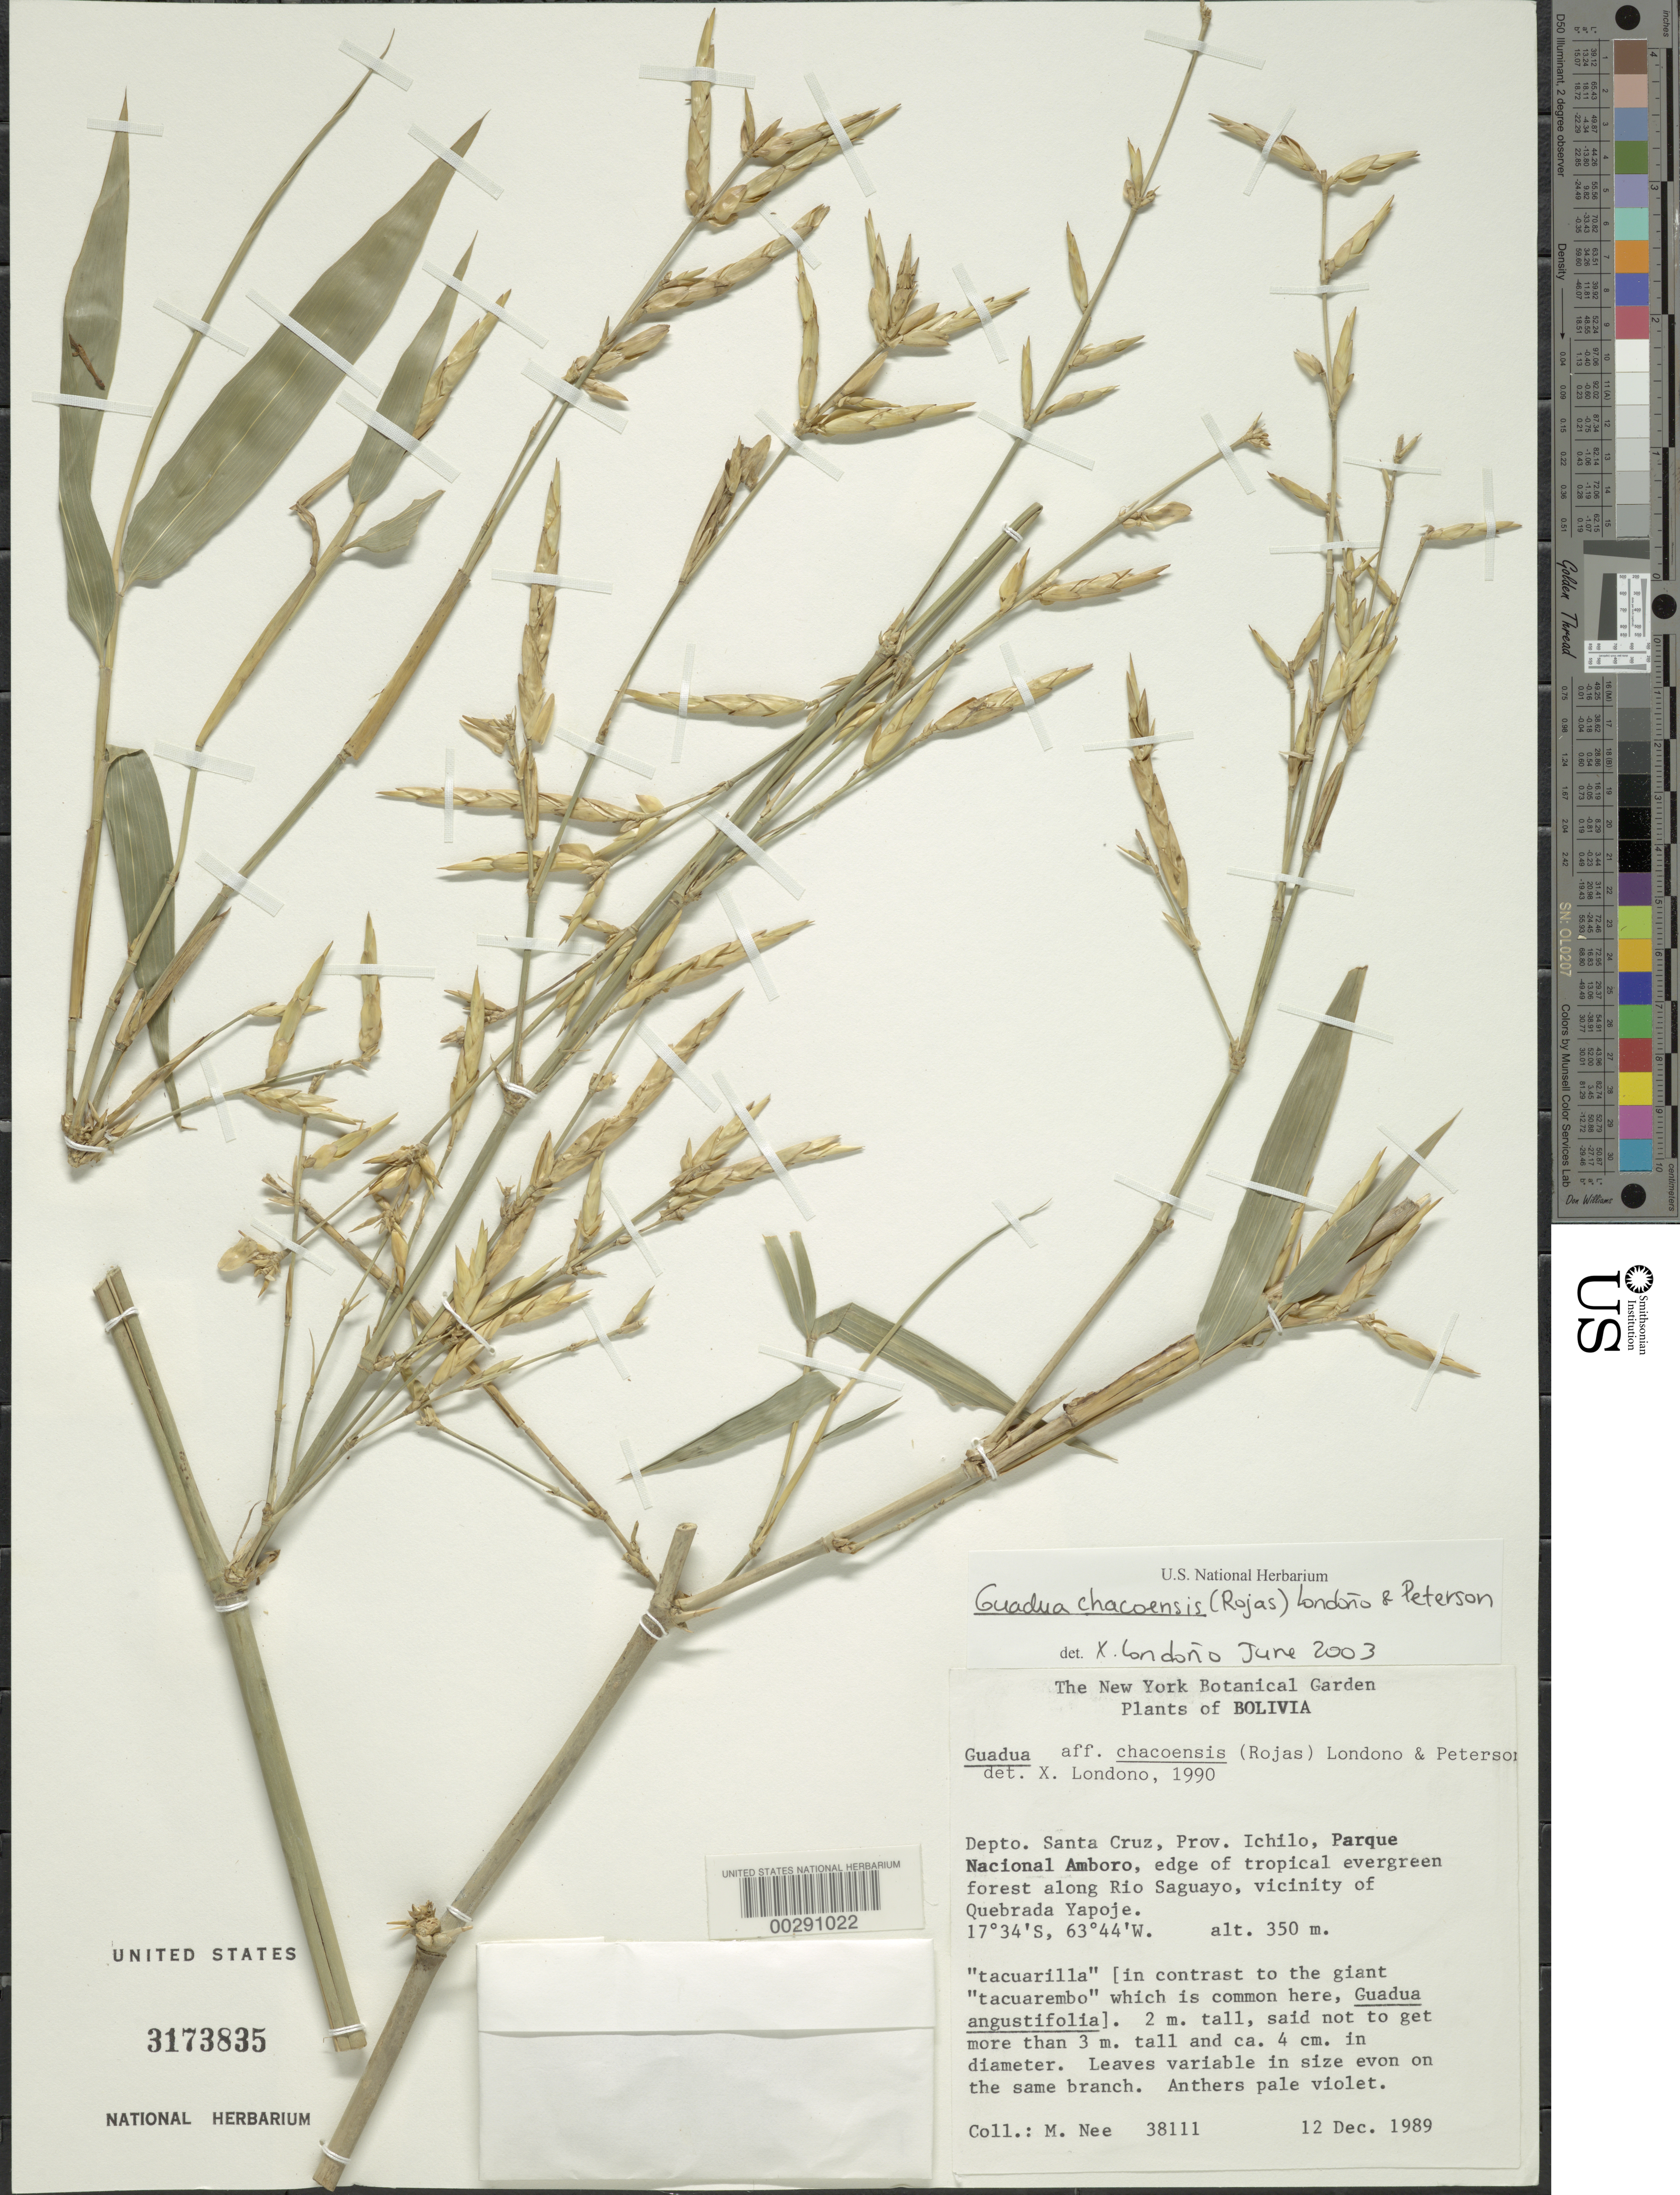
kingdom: Plantae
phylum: Tracheophyta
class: Liliopsida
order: Poales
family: Poaceae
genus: Guadua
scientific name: Guadua chacoensis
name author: (Rojas) Londoño & P.M. Peterson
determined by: Londoño, X., (TULV), Jardin Botanico "Juan Maria Cespedes"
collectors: M. Nee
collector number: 38111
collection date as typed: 12 Dec 1989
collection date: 1989-12-12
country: Bolivia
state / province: Santa Cruz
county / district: Ichilo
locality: Parque Nacional Amboro, along Rio Saguayo, vicinity of Quebrada Yapoje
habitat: Edge of tropical evergreen forest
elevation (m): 350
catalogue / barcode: US 3173835